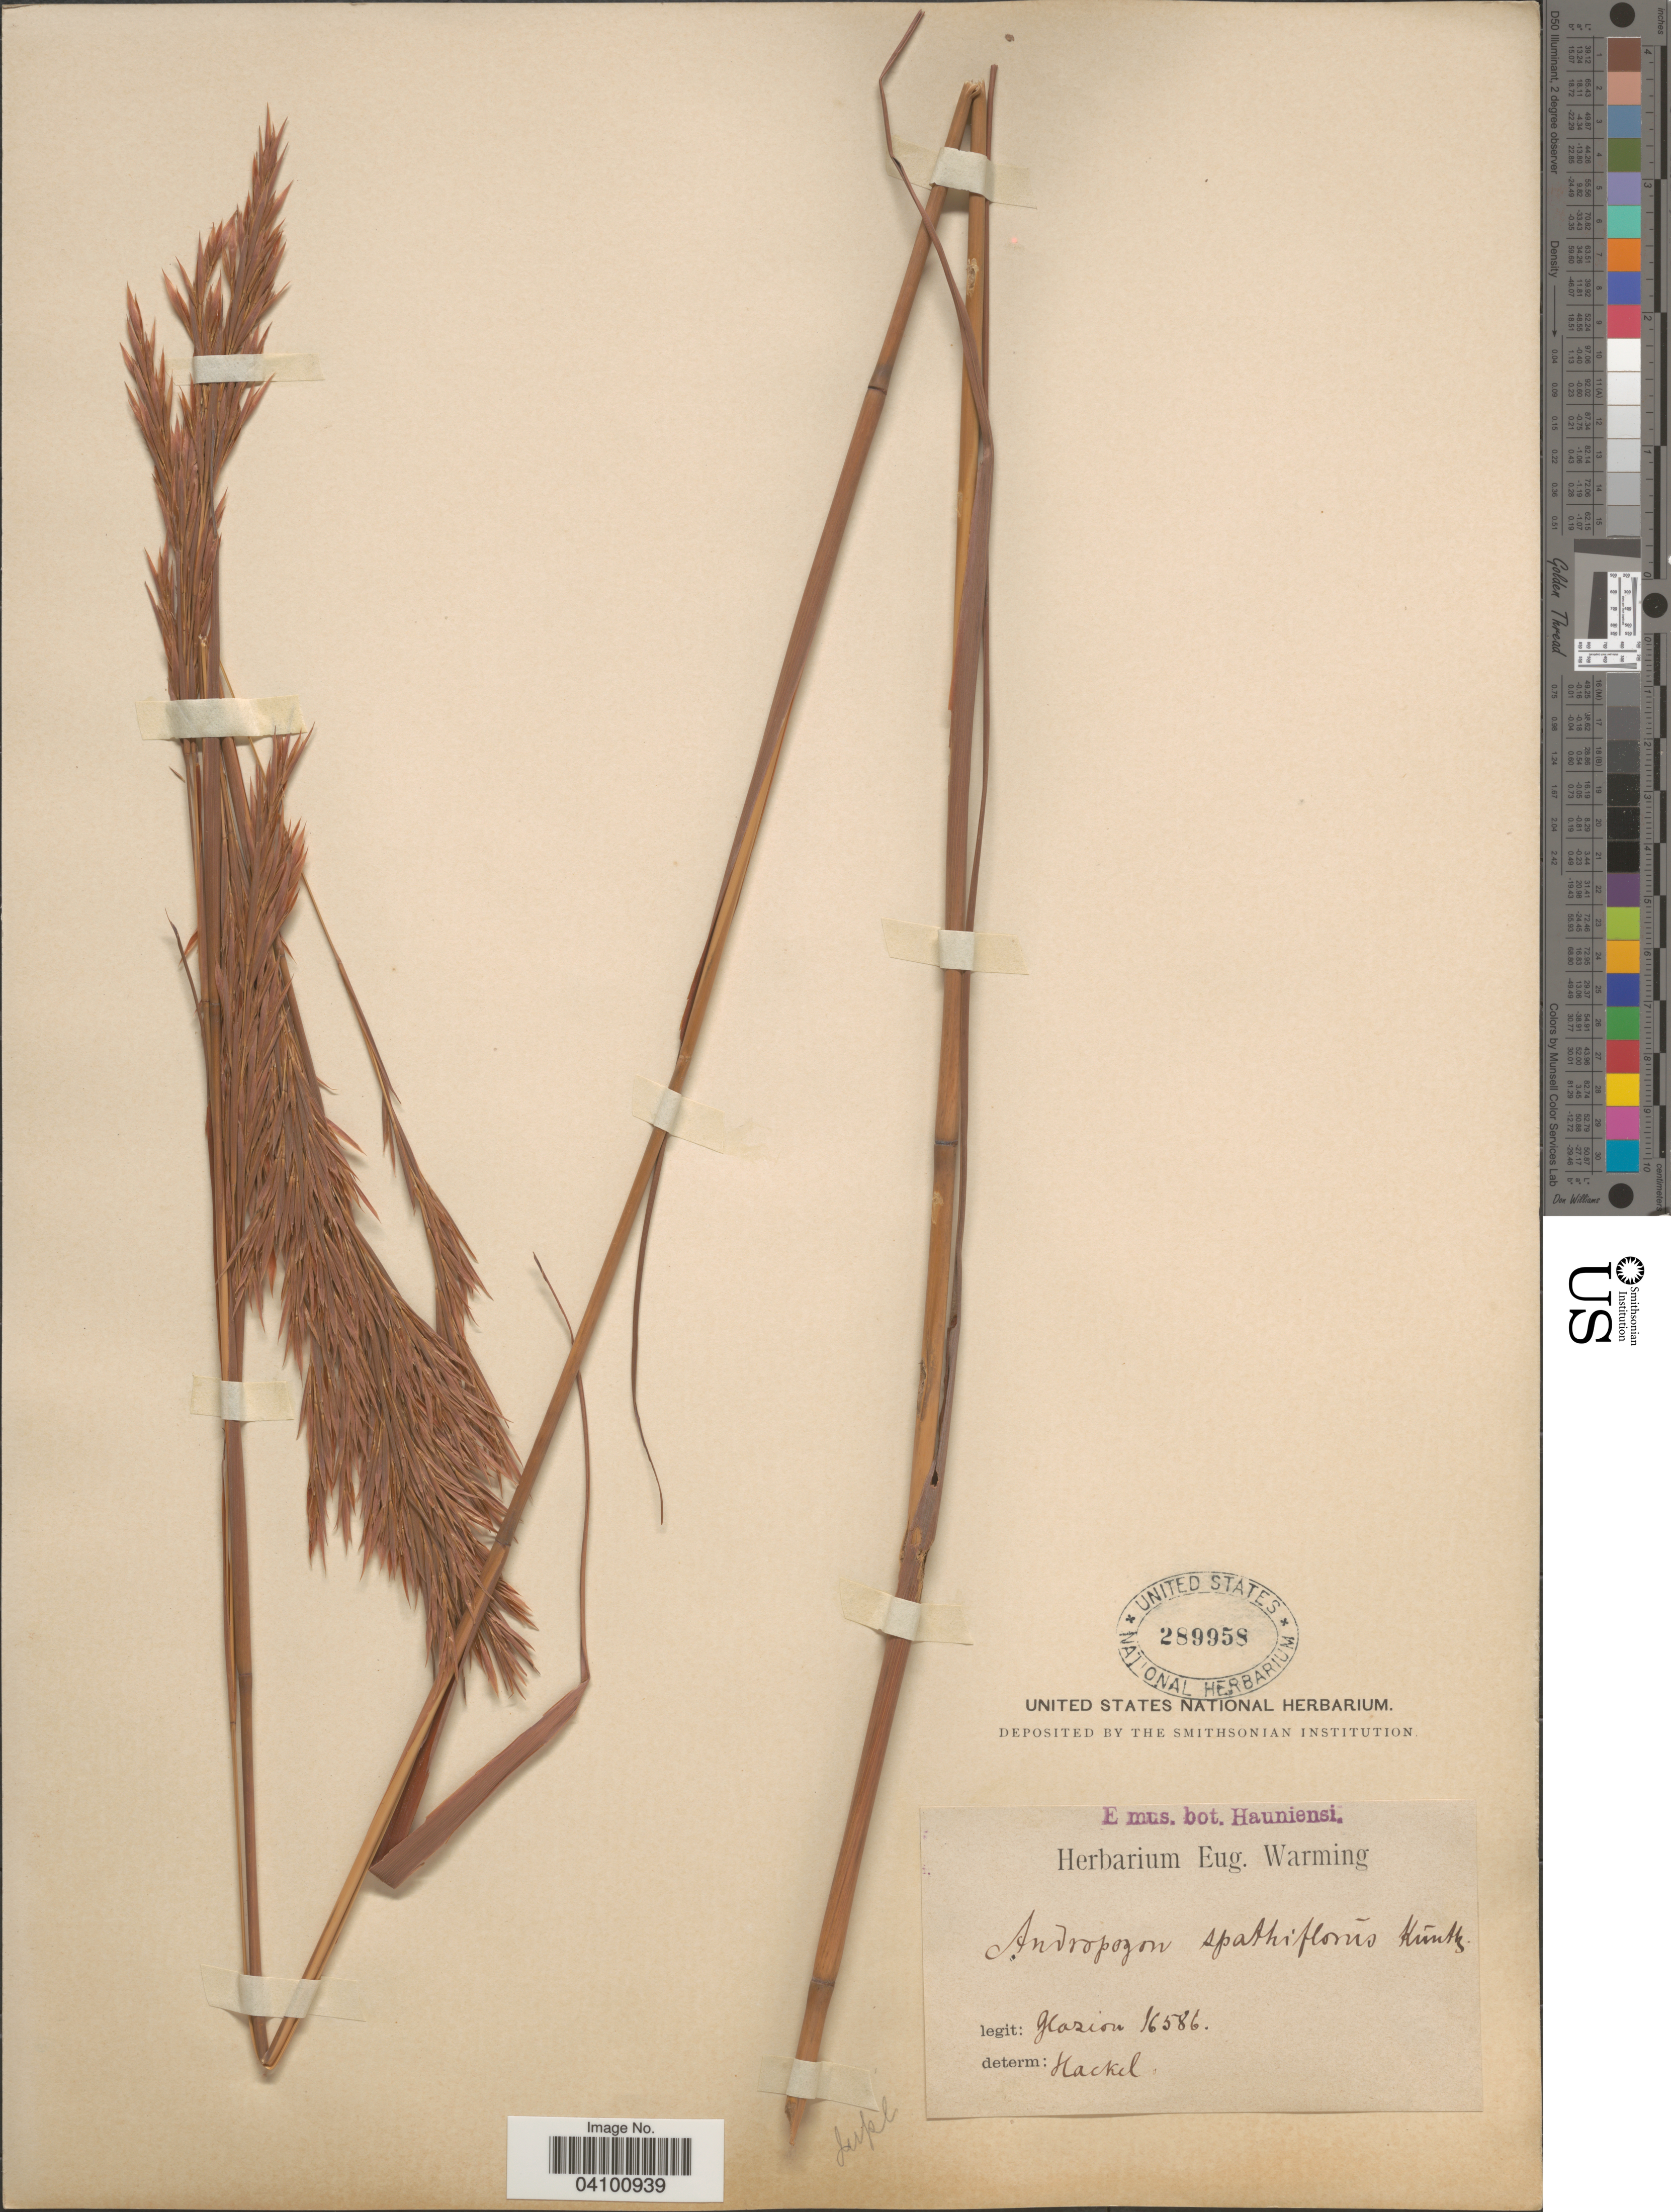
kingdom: Plantae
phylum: Tracheophyta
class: Liliopsida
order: Poales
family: Poaceae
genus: Andropogon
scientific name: Andropogon virgatus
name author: Desv. ex Ham.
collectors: Glaziou, --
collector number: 16586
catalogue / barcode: US 289958